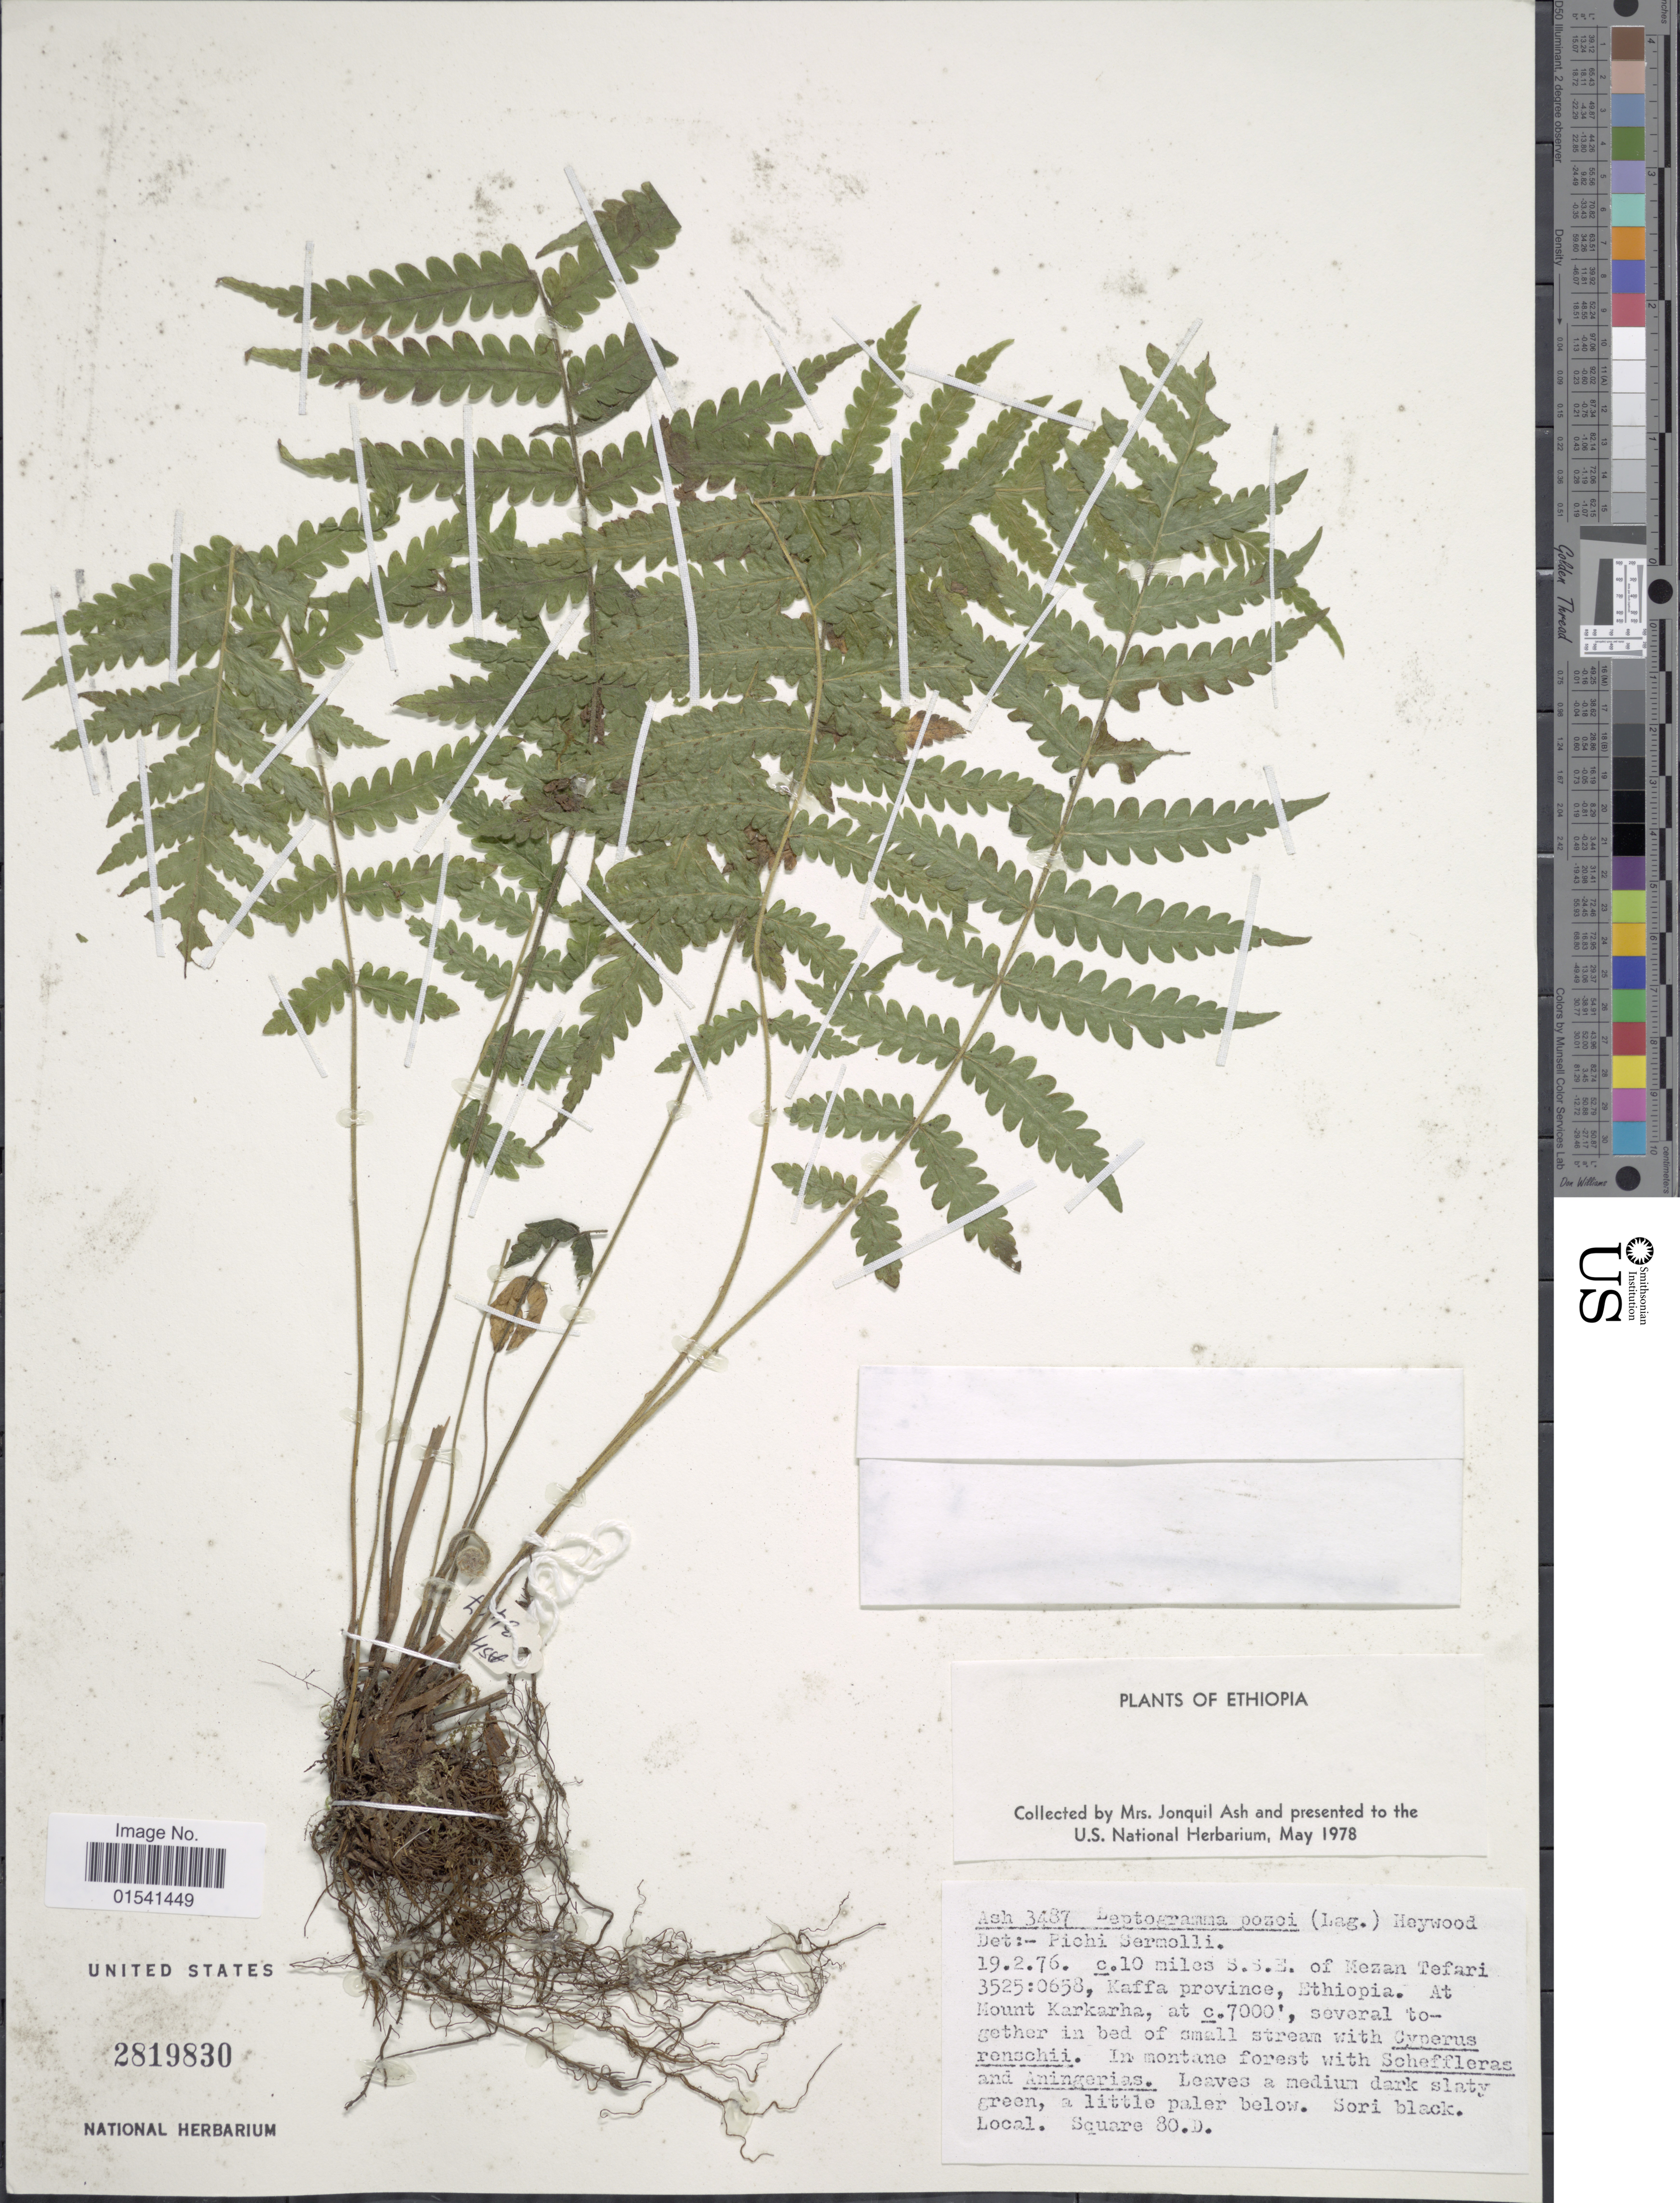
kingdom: Plantae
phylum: Tracheophyta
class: Polypodiopsida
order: Polypodiales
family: Thelypteridaceae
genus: Stegnogramma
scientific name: Stegnogramma pozoi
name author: (Lag.) K. Iwats.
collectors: -. Ash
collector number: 3487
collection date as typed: Transcribed d/m/y: 19/2/76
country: Ethiopia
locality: C. 10 miles S.S.E. of Mezan Tefari 3525:0658, Kaffa province. At Mount Karkarha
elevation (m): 2134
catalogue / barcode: US 2819830